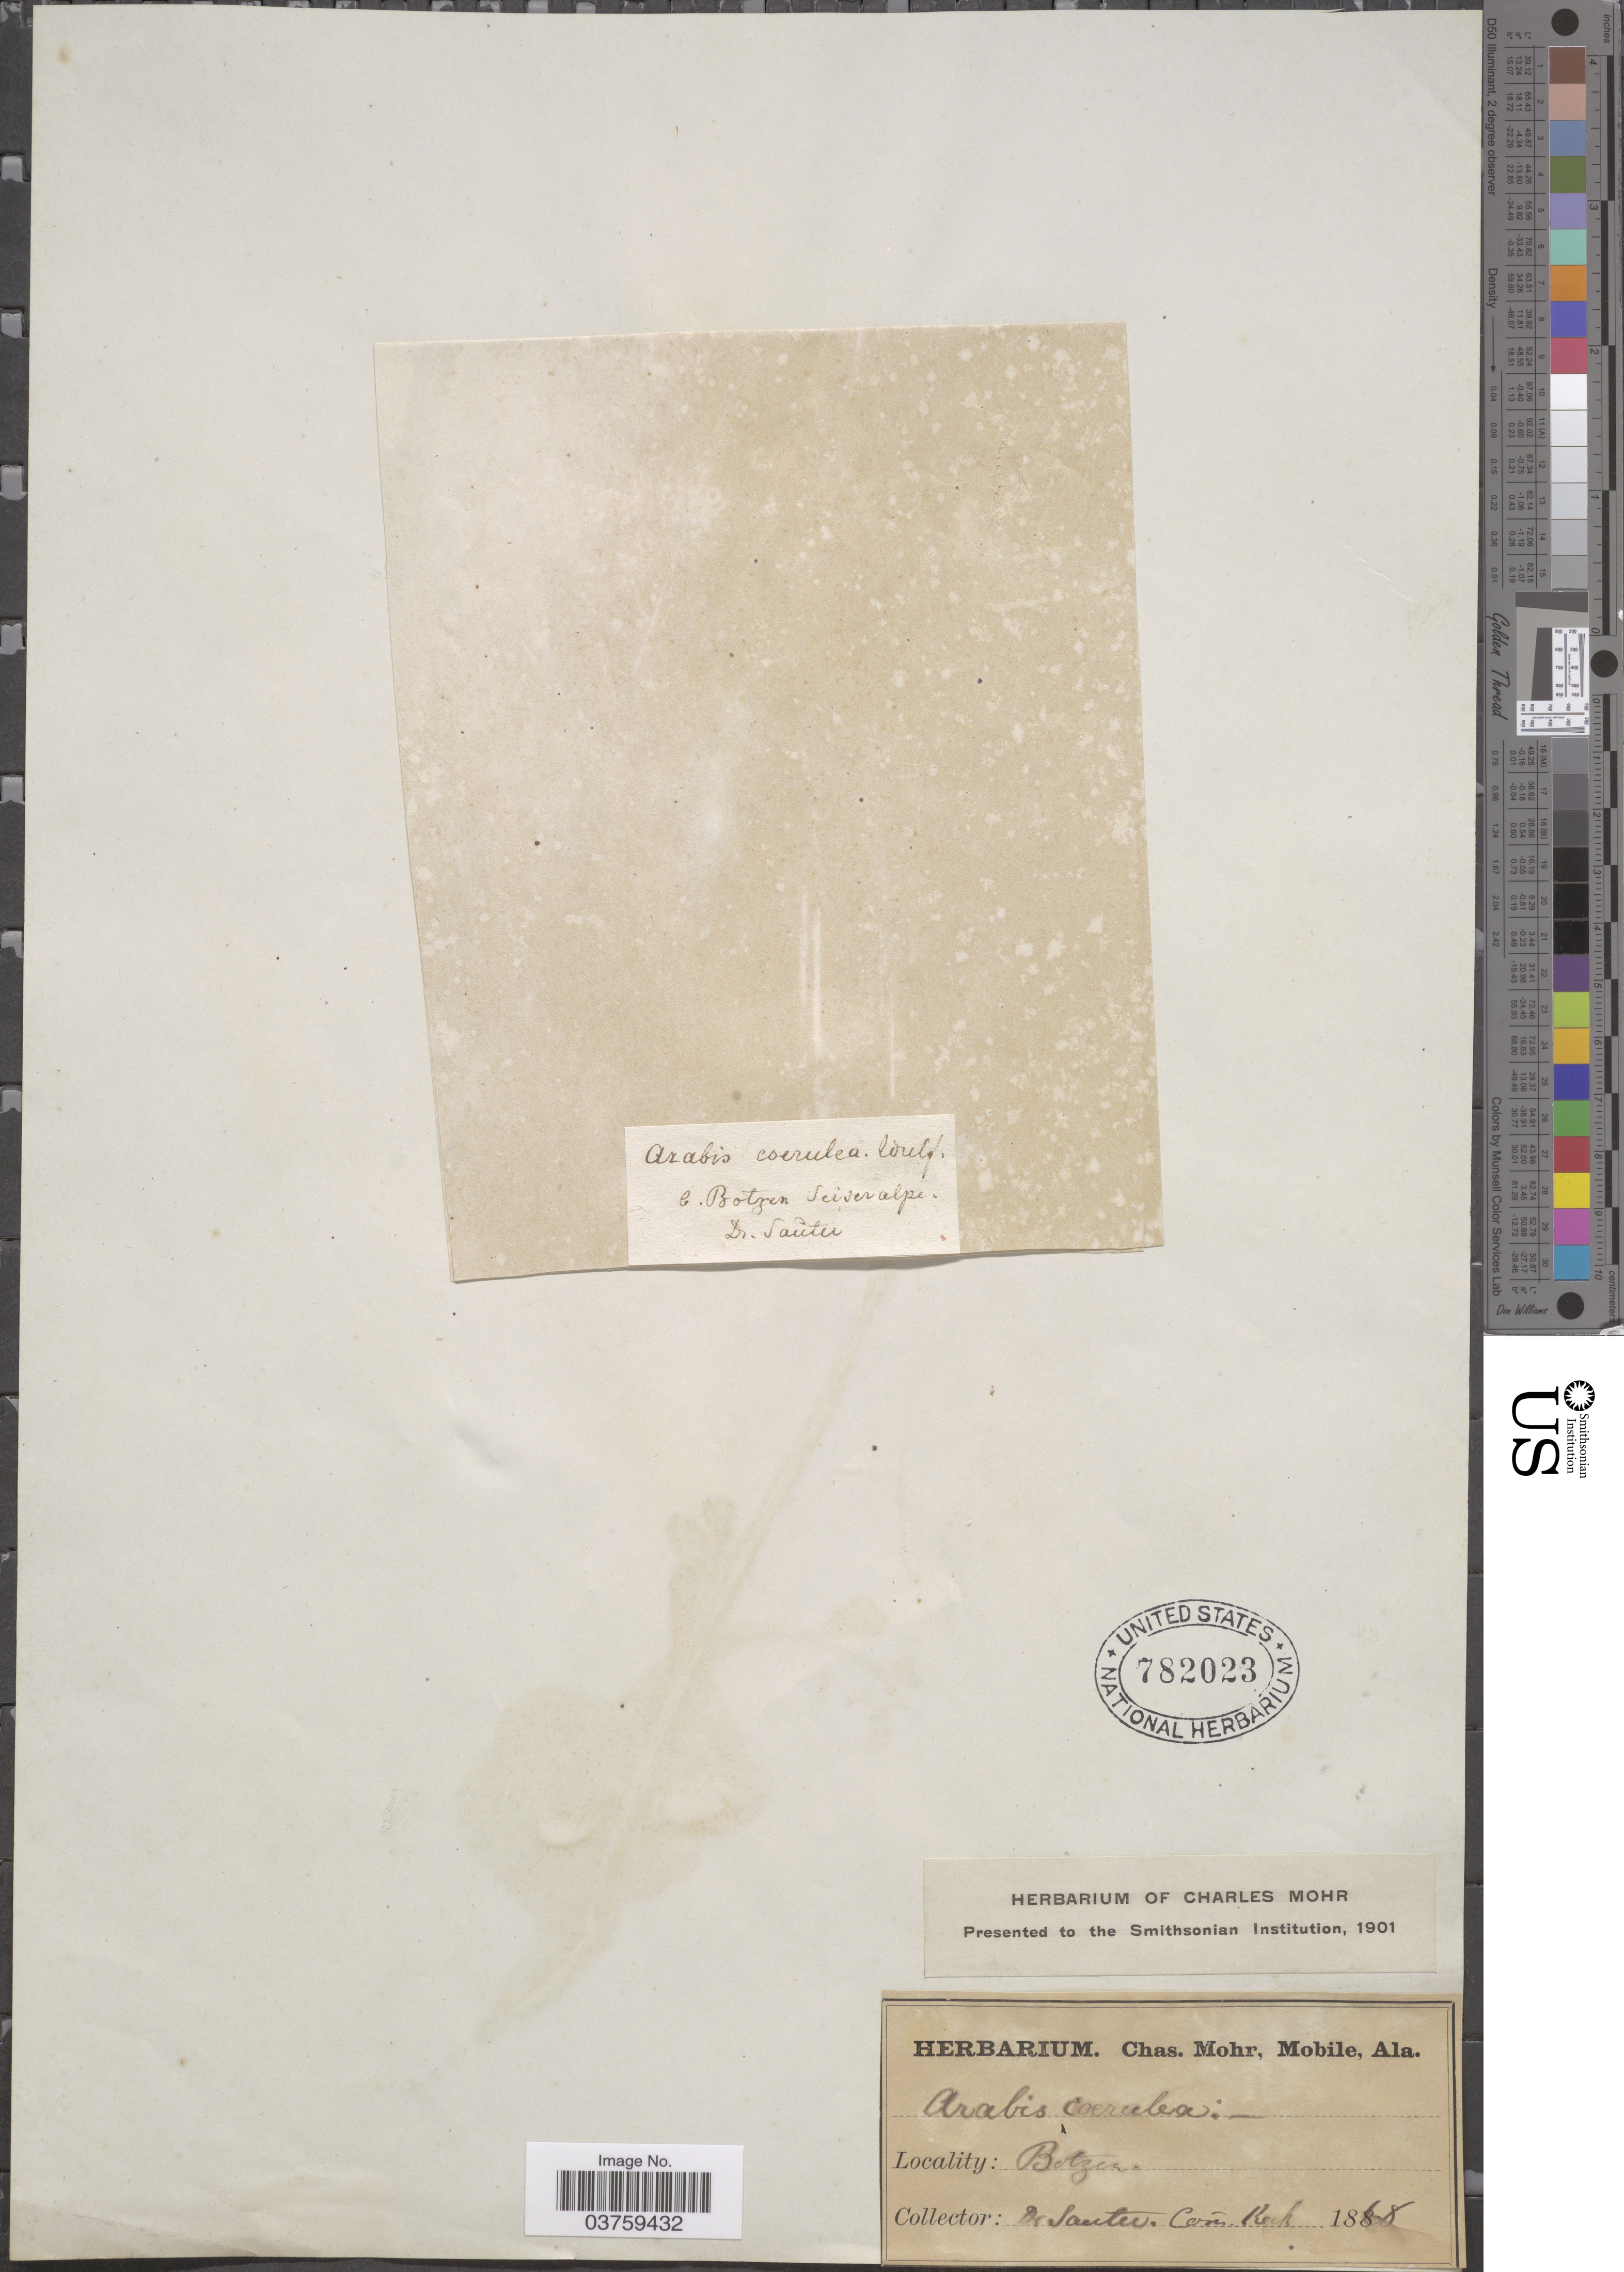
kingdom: Plantae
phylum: Tracheophyta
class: Magnoliopsida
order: Brassicales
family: Brassicaceae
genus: Arabis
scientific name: Arabis caerulea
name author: Haenke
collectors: -. Sauter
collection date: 1868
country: Italy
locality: Botzen.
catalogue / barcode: US 782023